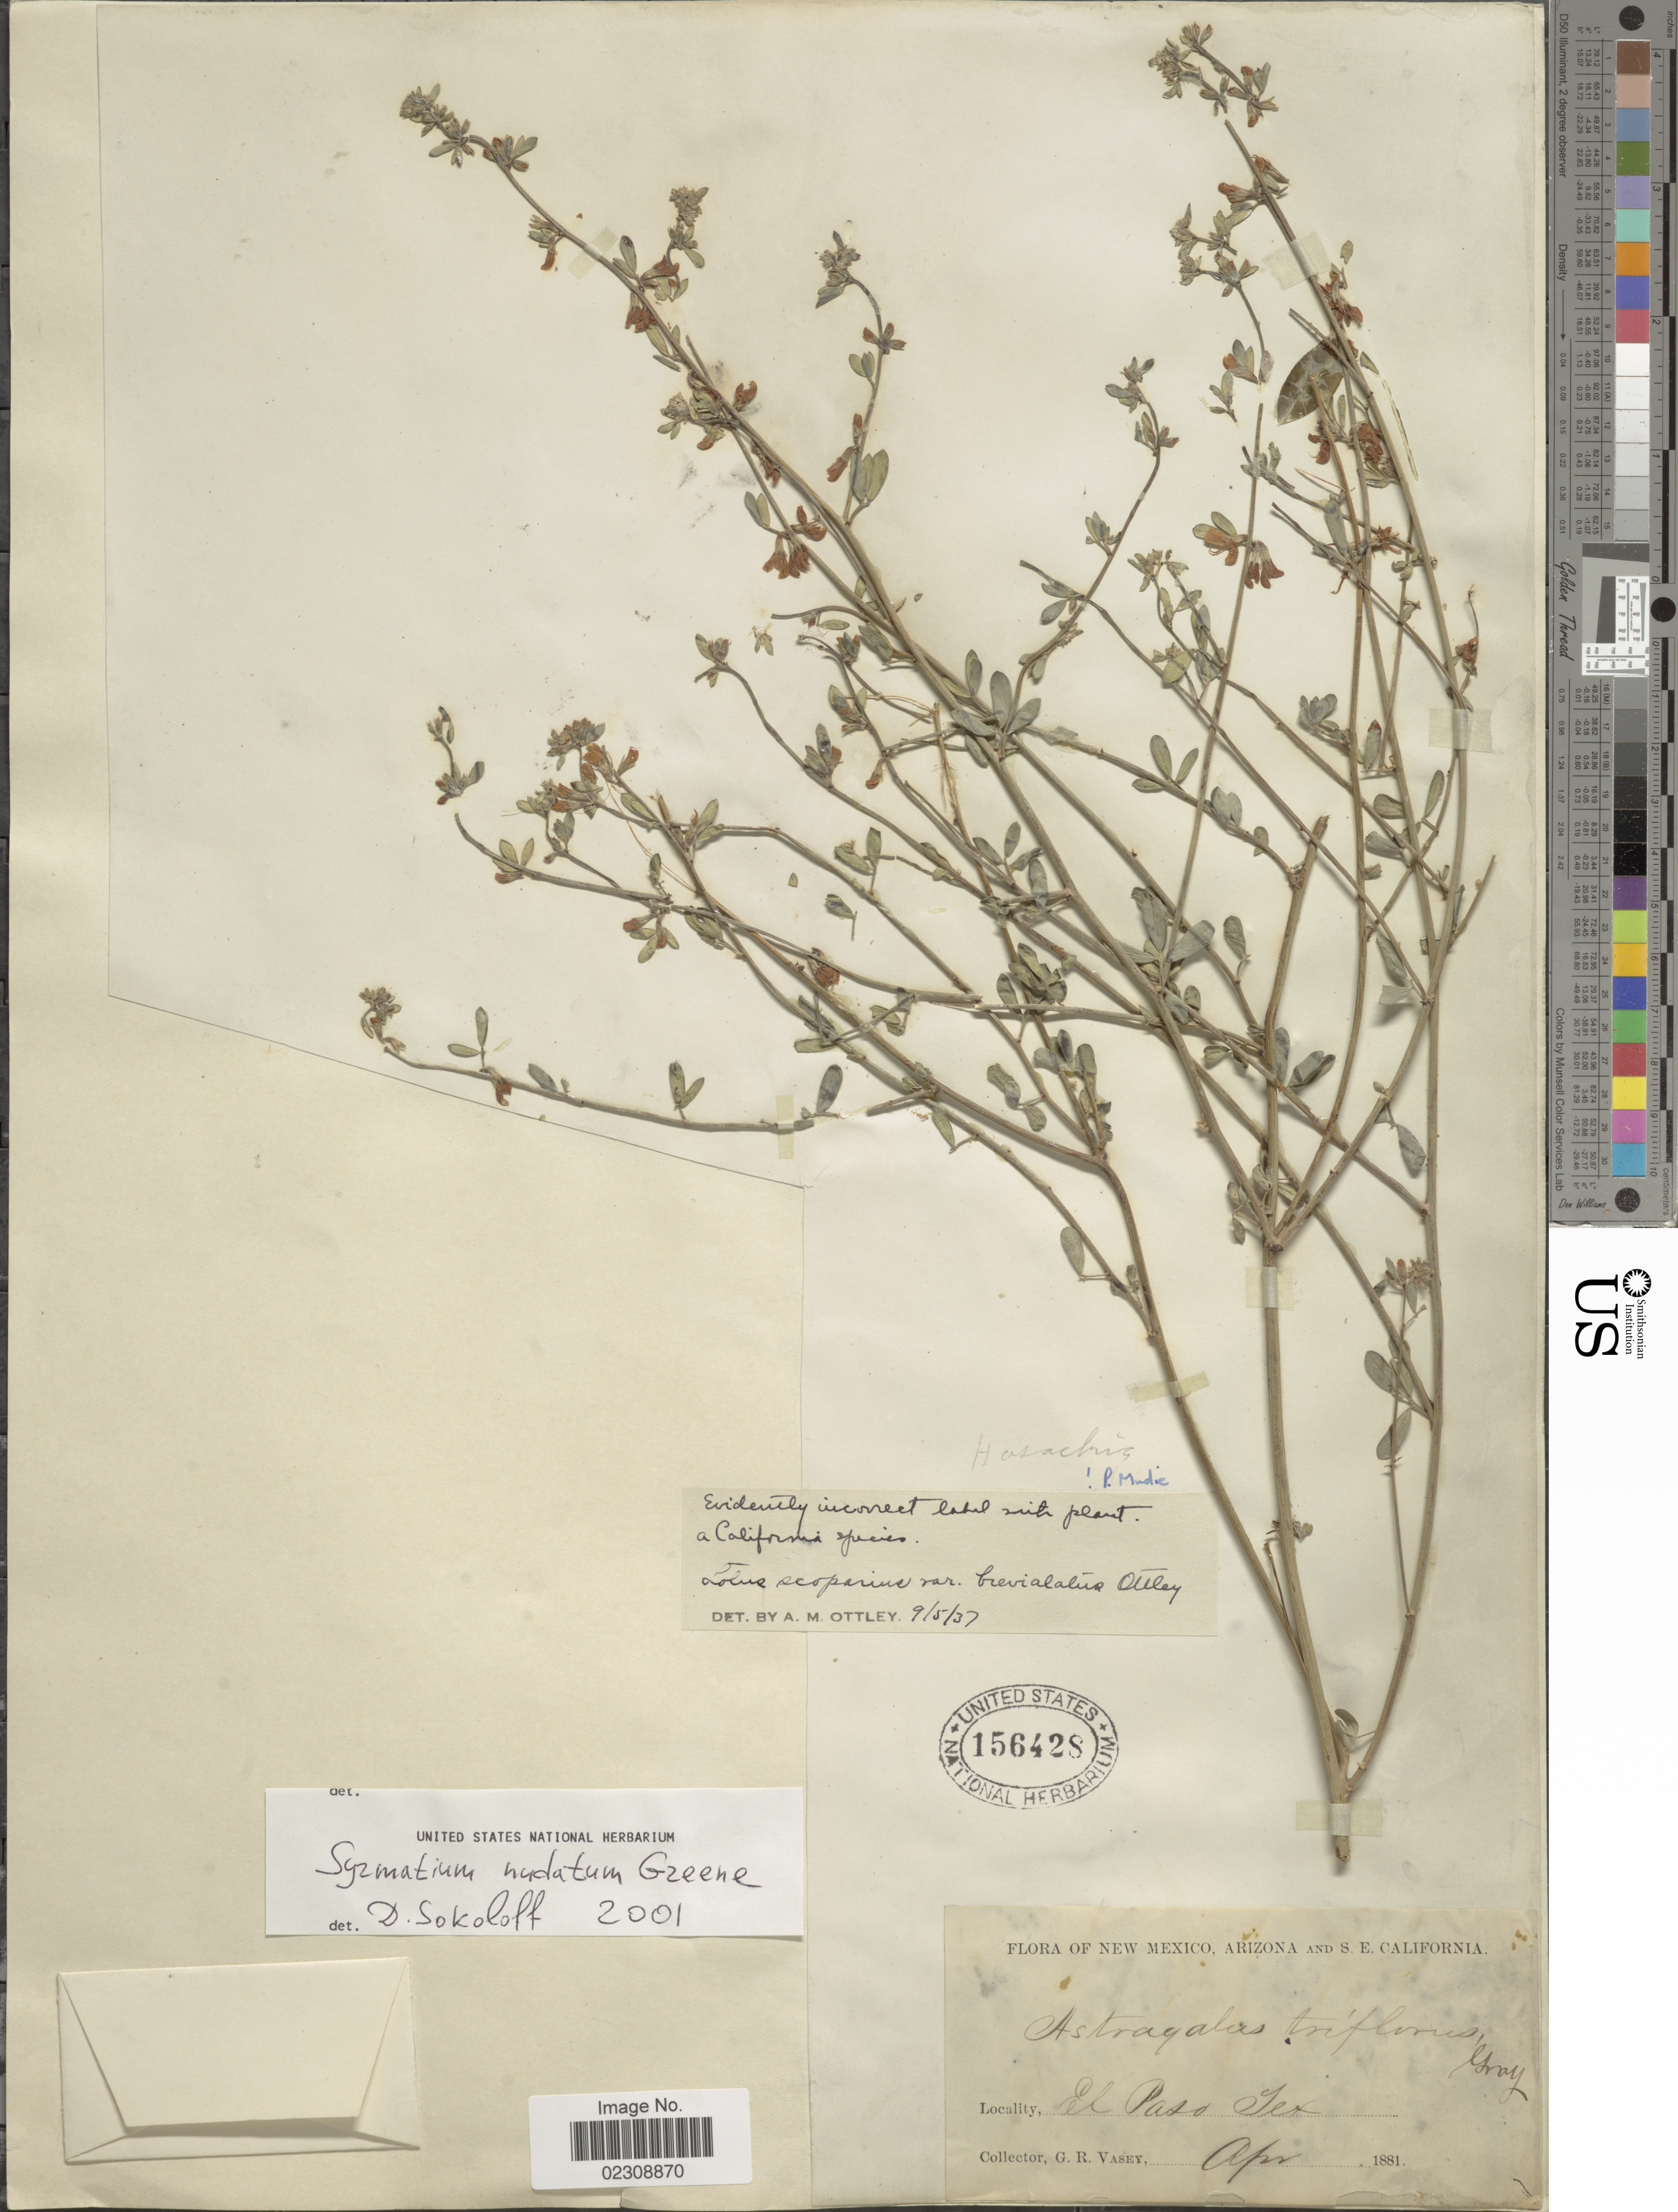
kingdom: Plantae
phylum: Tracheophyta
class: Magnoliopsida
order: Fabales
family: Fabaceae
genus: Syrmatium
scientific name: Syrmatium nudatum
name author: Greene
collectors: G. R. Vasey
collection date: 1881-04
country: United States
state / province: Texas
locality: El Paso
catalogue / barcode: US 156428